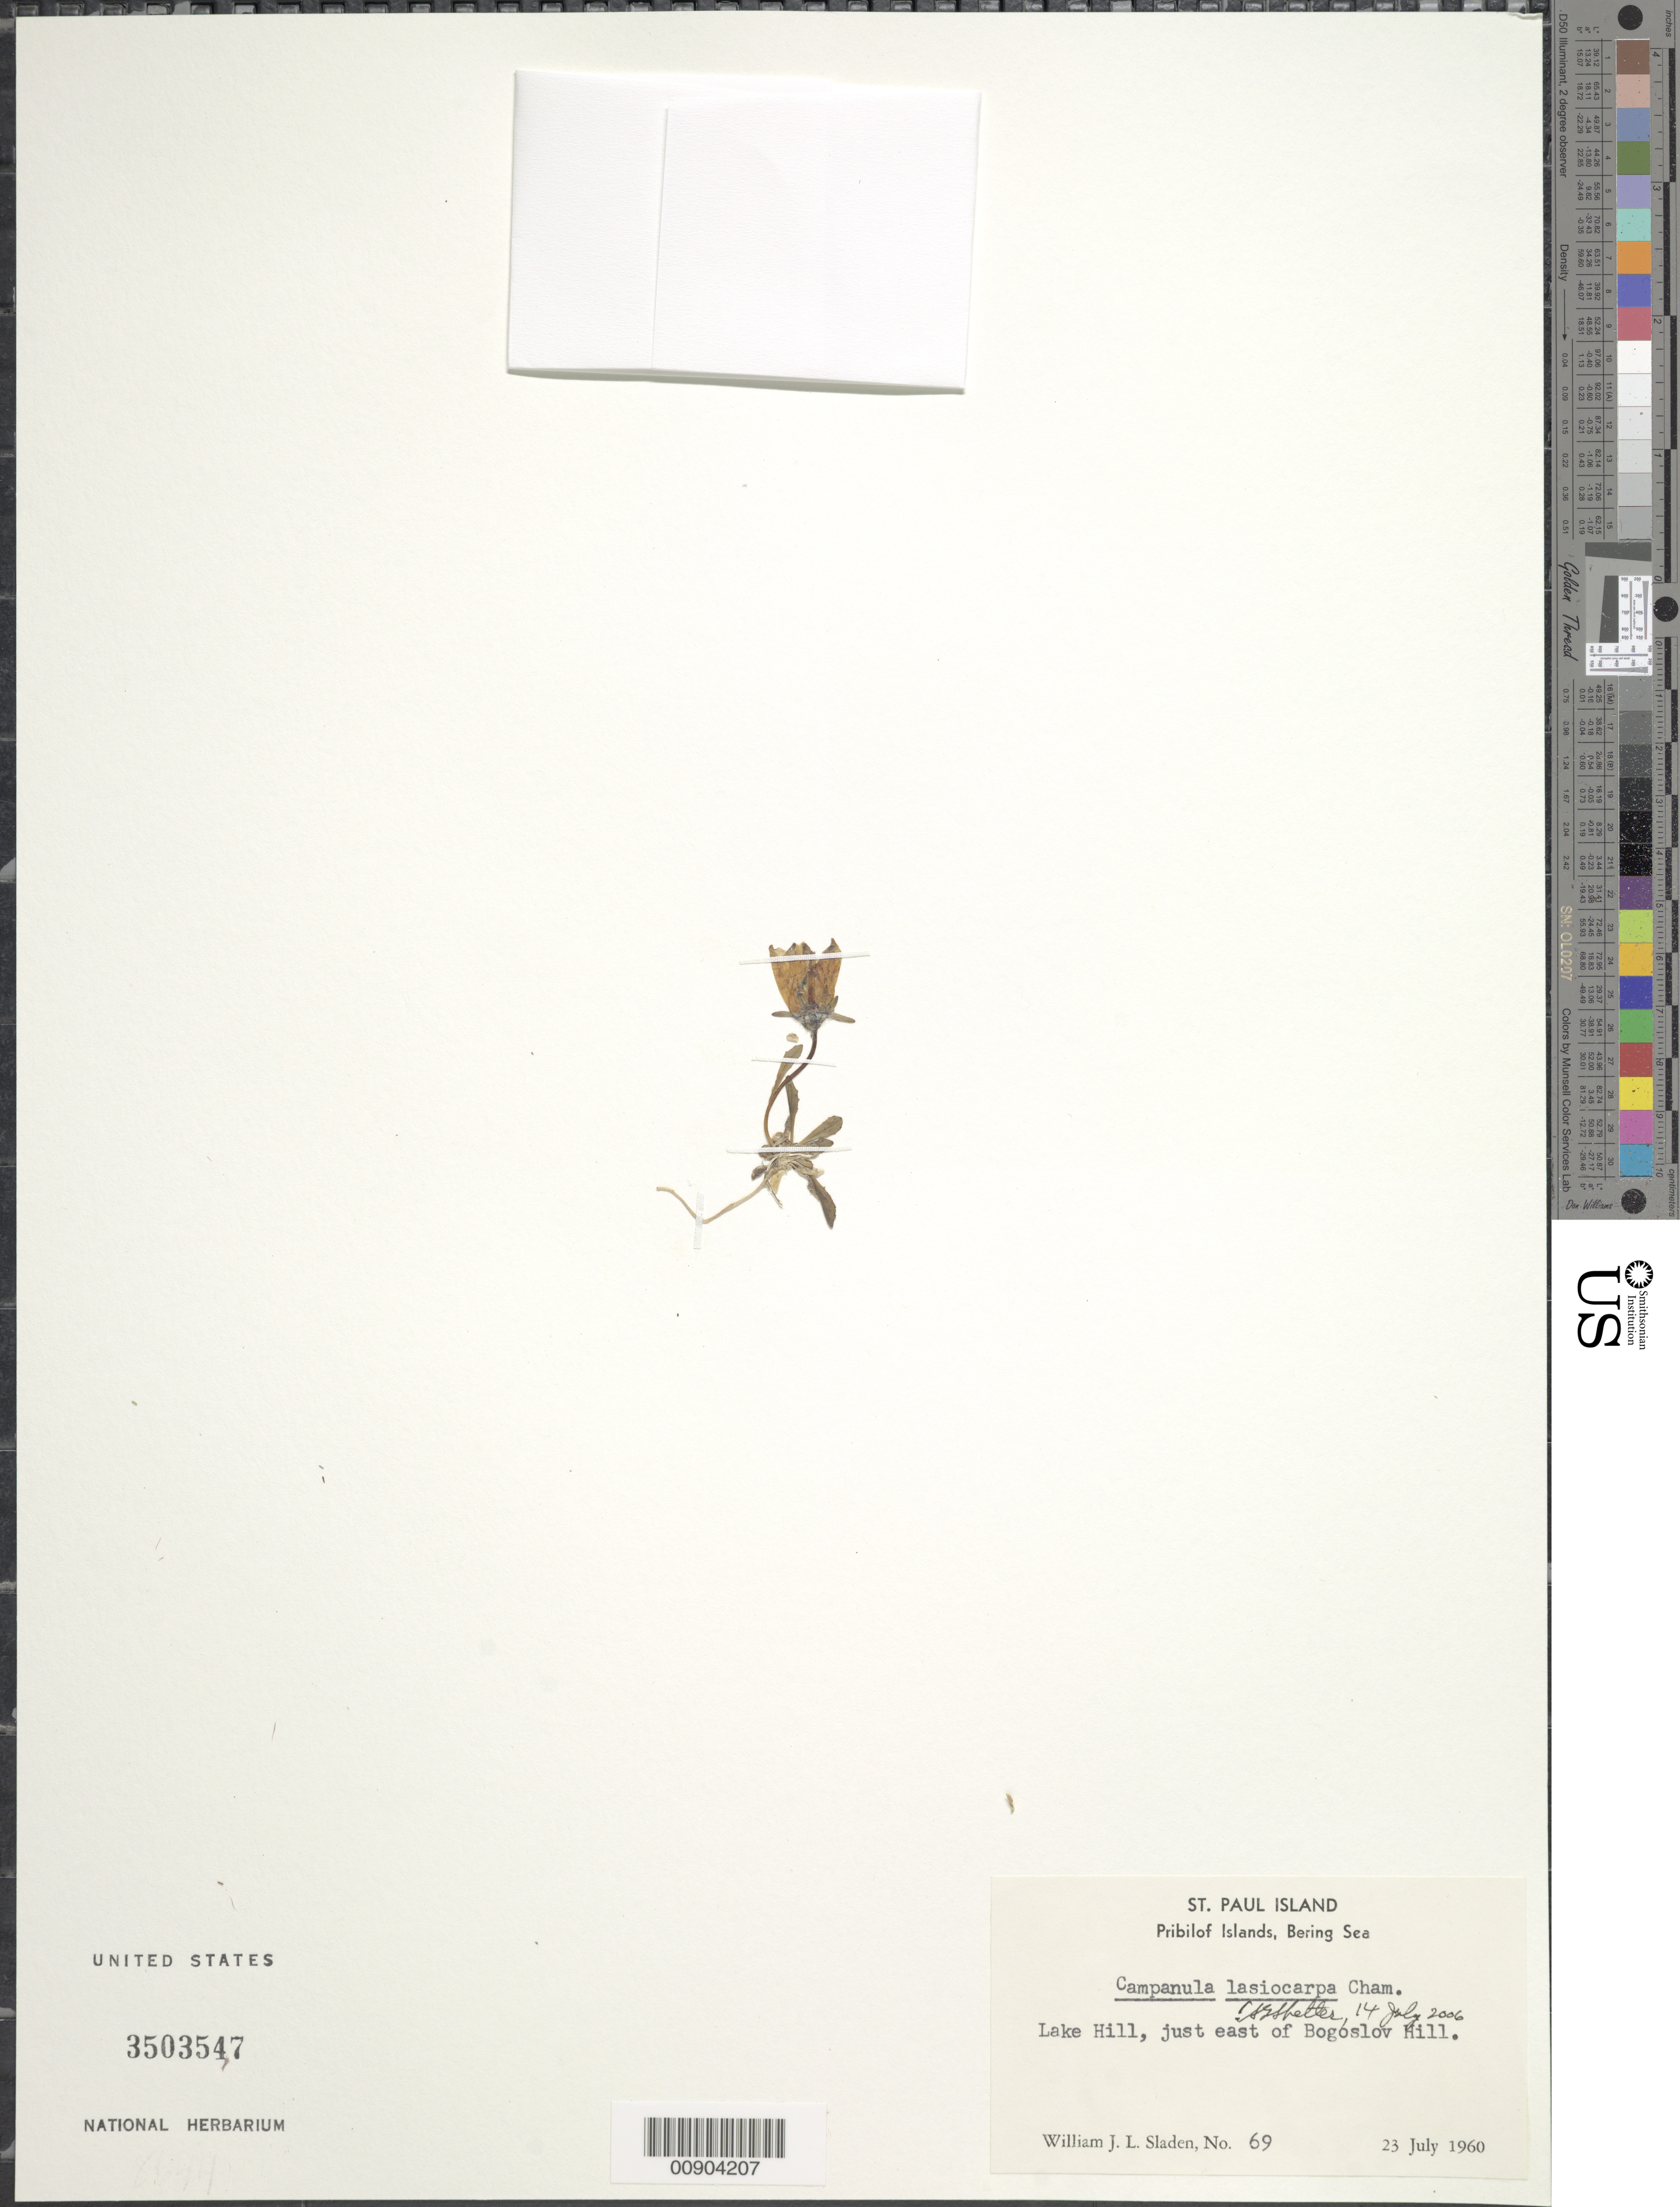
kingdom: Plantae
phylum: Tracheophyta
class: Magnoliopsida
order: Asterales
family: Campanulaceae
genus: Campanula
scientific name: Campanula lasiocarpa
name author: Cham.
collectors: W. Sladen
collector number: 69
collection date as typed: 23 Jul 1960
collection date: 1960-07-23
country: United States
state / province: Alaska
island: St. Paul Island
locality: Lake Hill, just east of Bogoslov Hill., Bering Sea, Pribilof Islands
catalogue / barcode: US 3503547